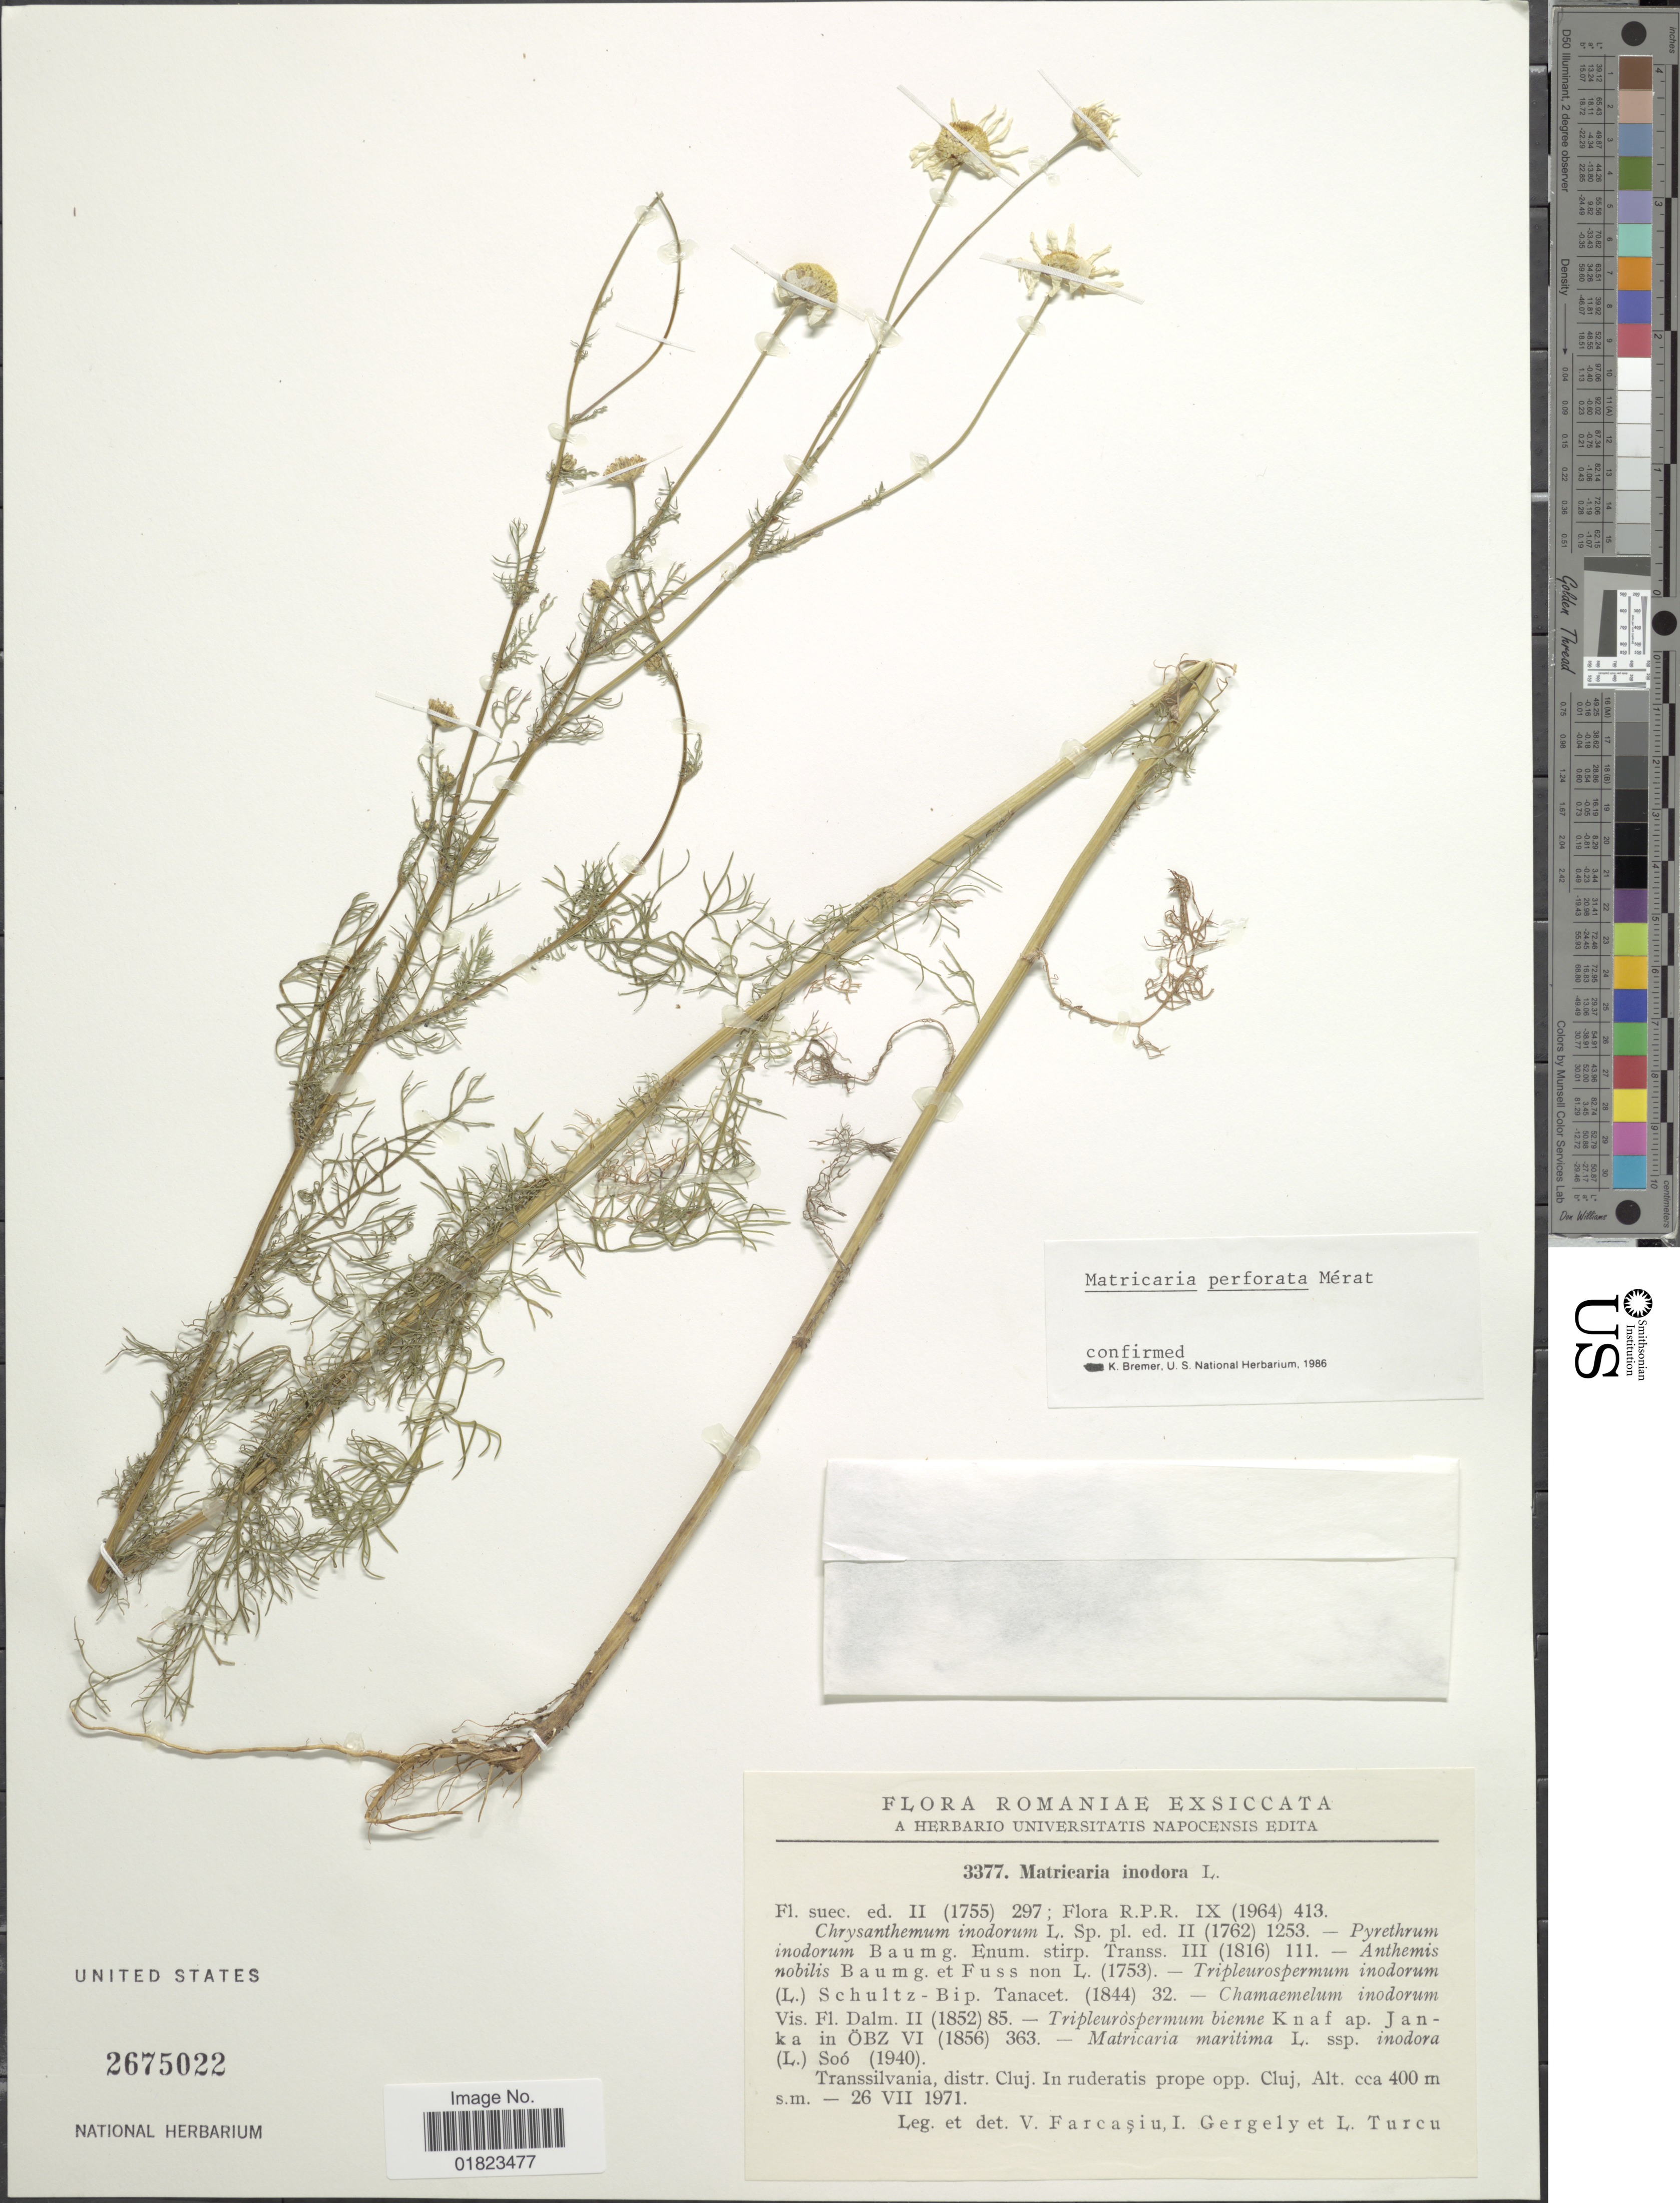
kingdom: Plantae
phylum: Tracheophyta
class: Magnoliopsida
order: Asterales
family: Asteraceae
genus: Tripleurospermum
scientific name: Tripleurospermum perforatum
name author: (Mérat) Laínz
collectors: V. Farcasiu, I. Gergely & L. Turcu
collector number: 3377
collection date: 1971-07-26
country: Romania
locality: Romaniae, Transsilvania, distr. Cluj, in ruderatis prope opp. Cluj.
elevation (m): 400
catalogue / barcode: US 2675022